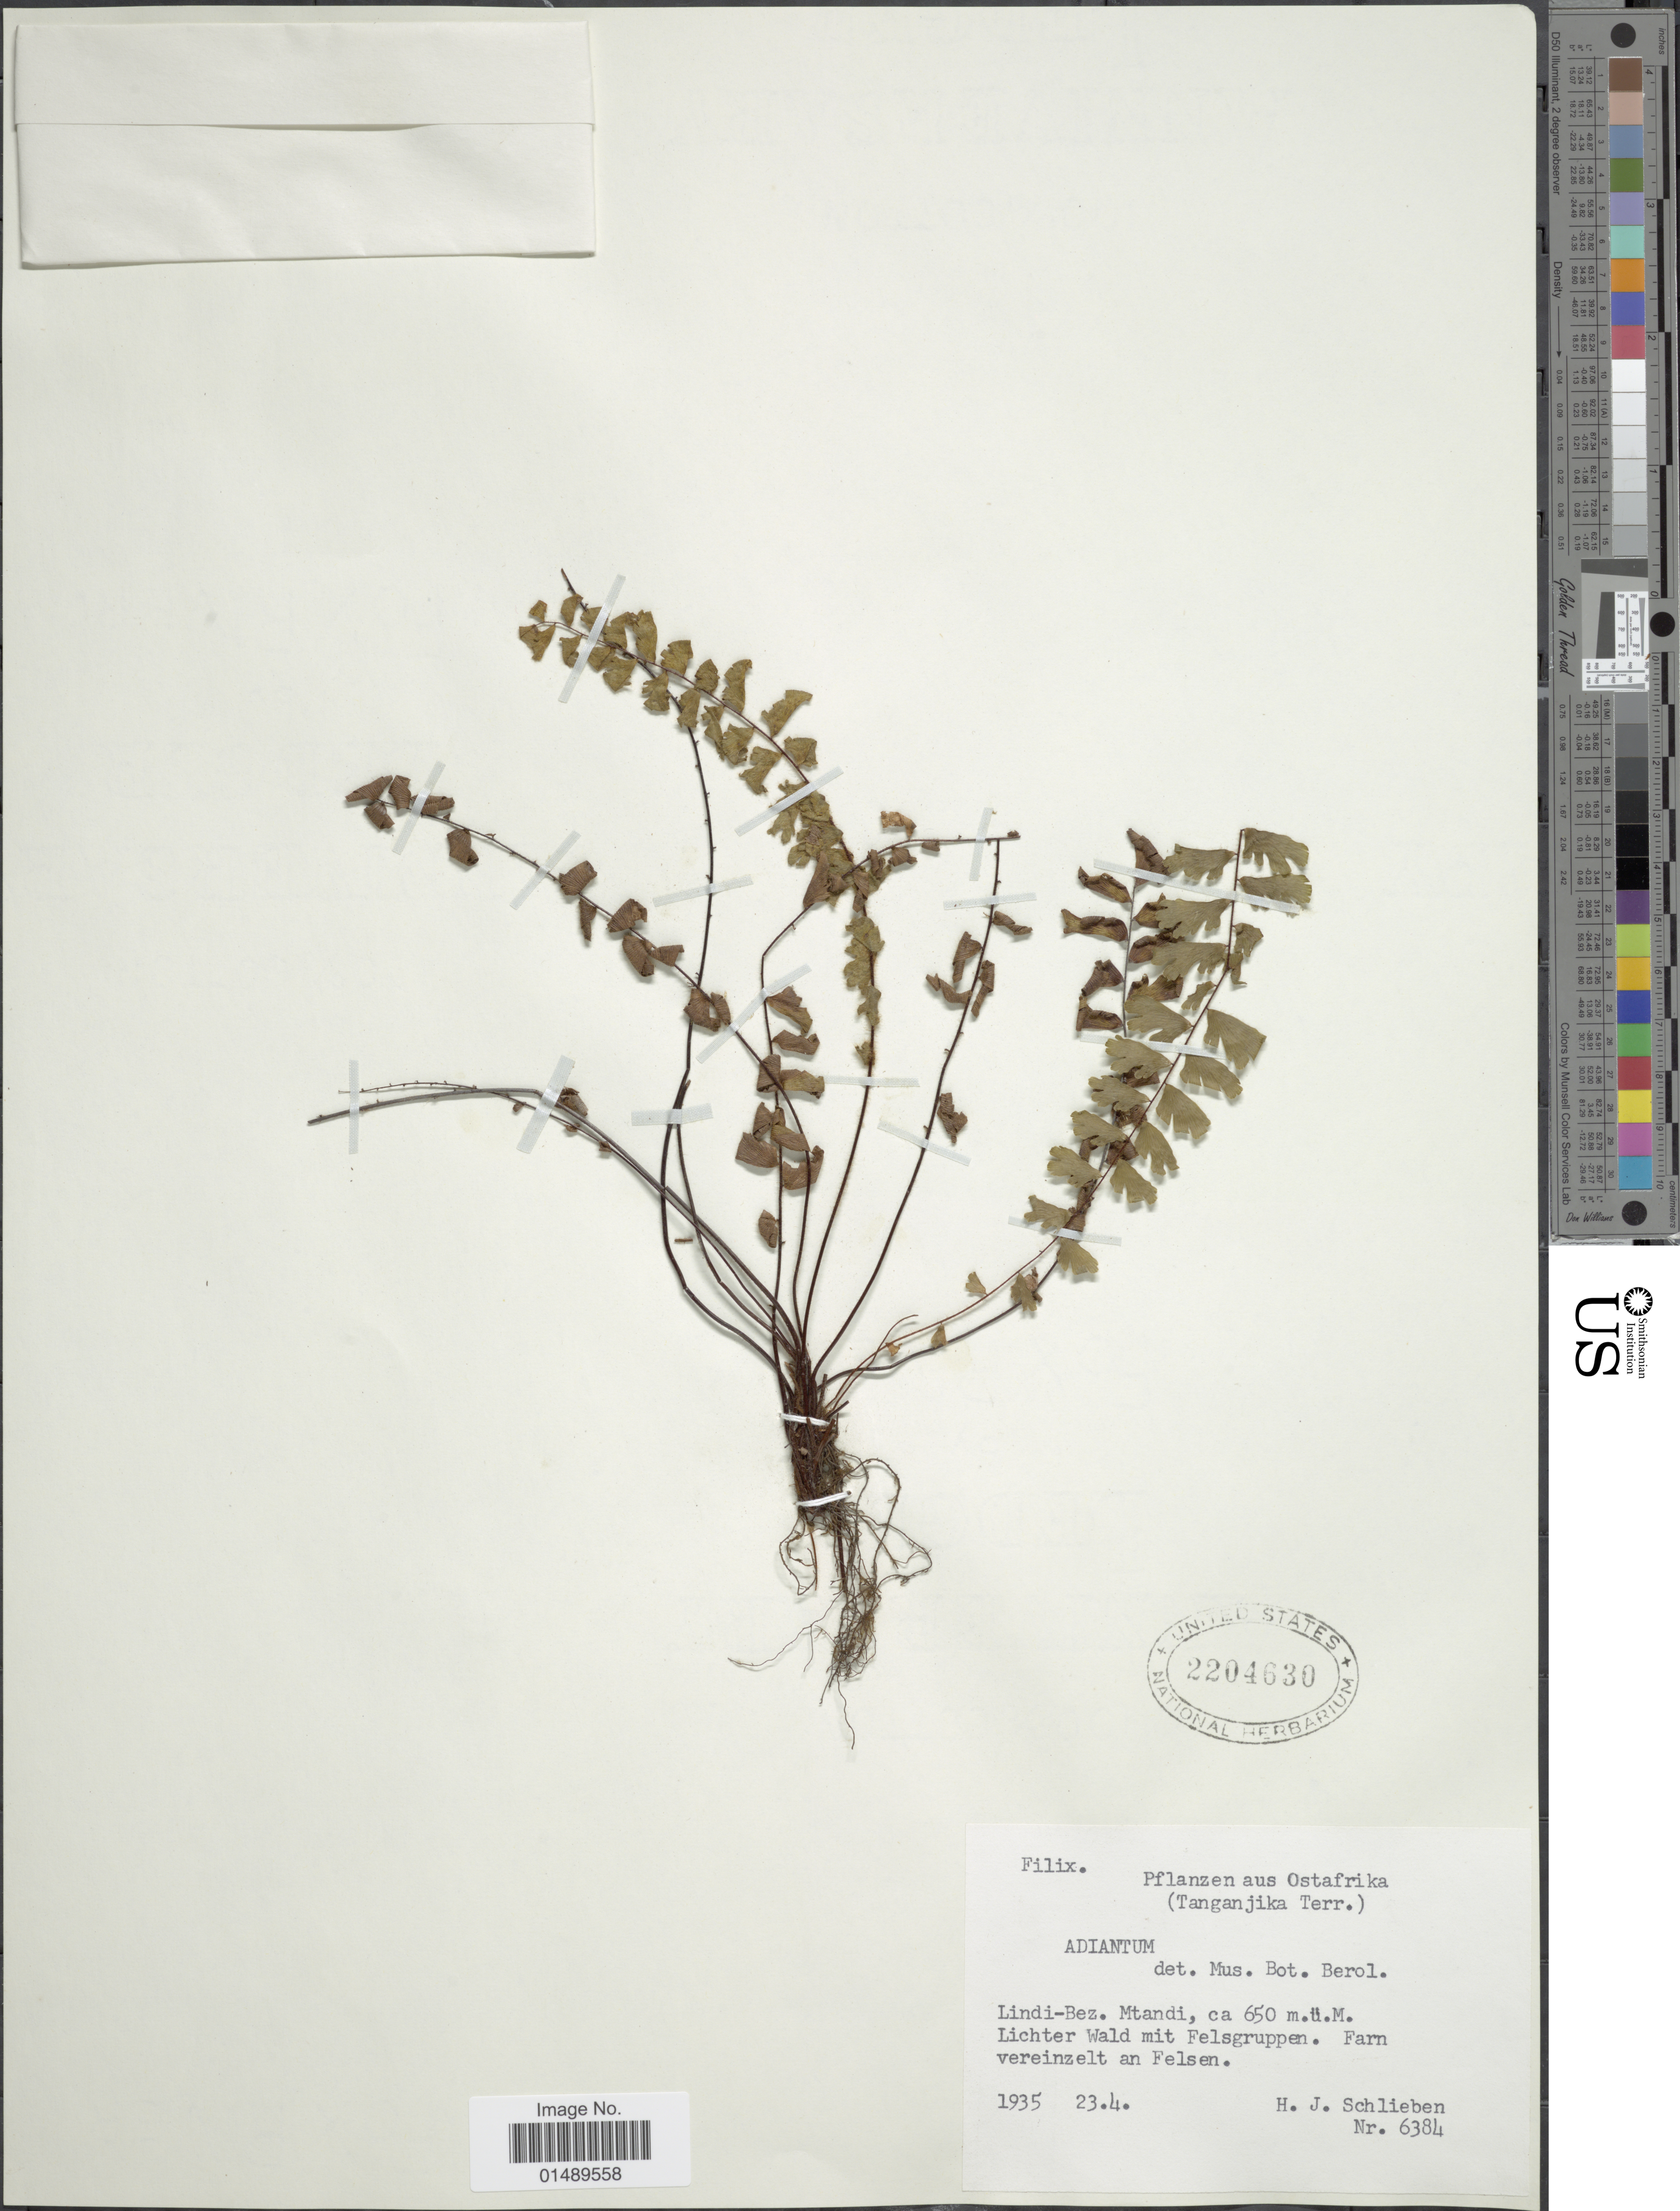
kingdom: Plantae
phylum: Tracheophyta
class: Polypodiopsida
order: Polypodiales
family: Pteridaceae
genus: Adiantum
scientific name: Adiantum incisum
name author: Forssk.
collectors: H. J. Schlieben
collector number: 6384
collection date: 1935-04-23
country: Tanzania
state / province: Lindi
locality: Tanganjika Terr., Mtandi, ca 650 m.u.M. Lichter Wald mit Felsgruppen, Farn vereinzelt an Felsen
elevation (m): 650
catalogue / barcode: US 2204630